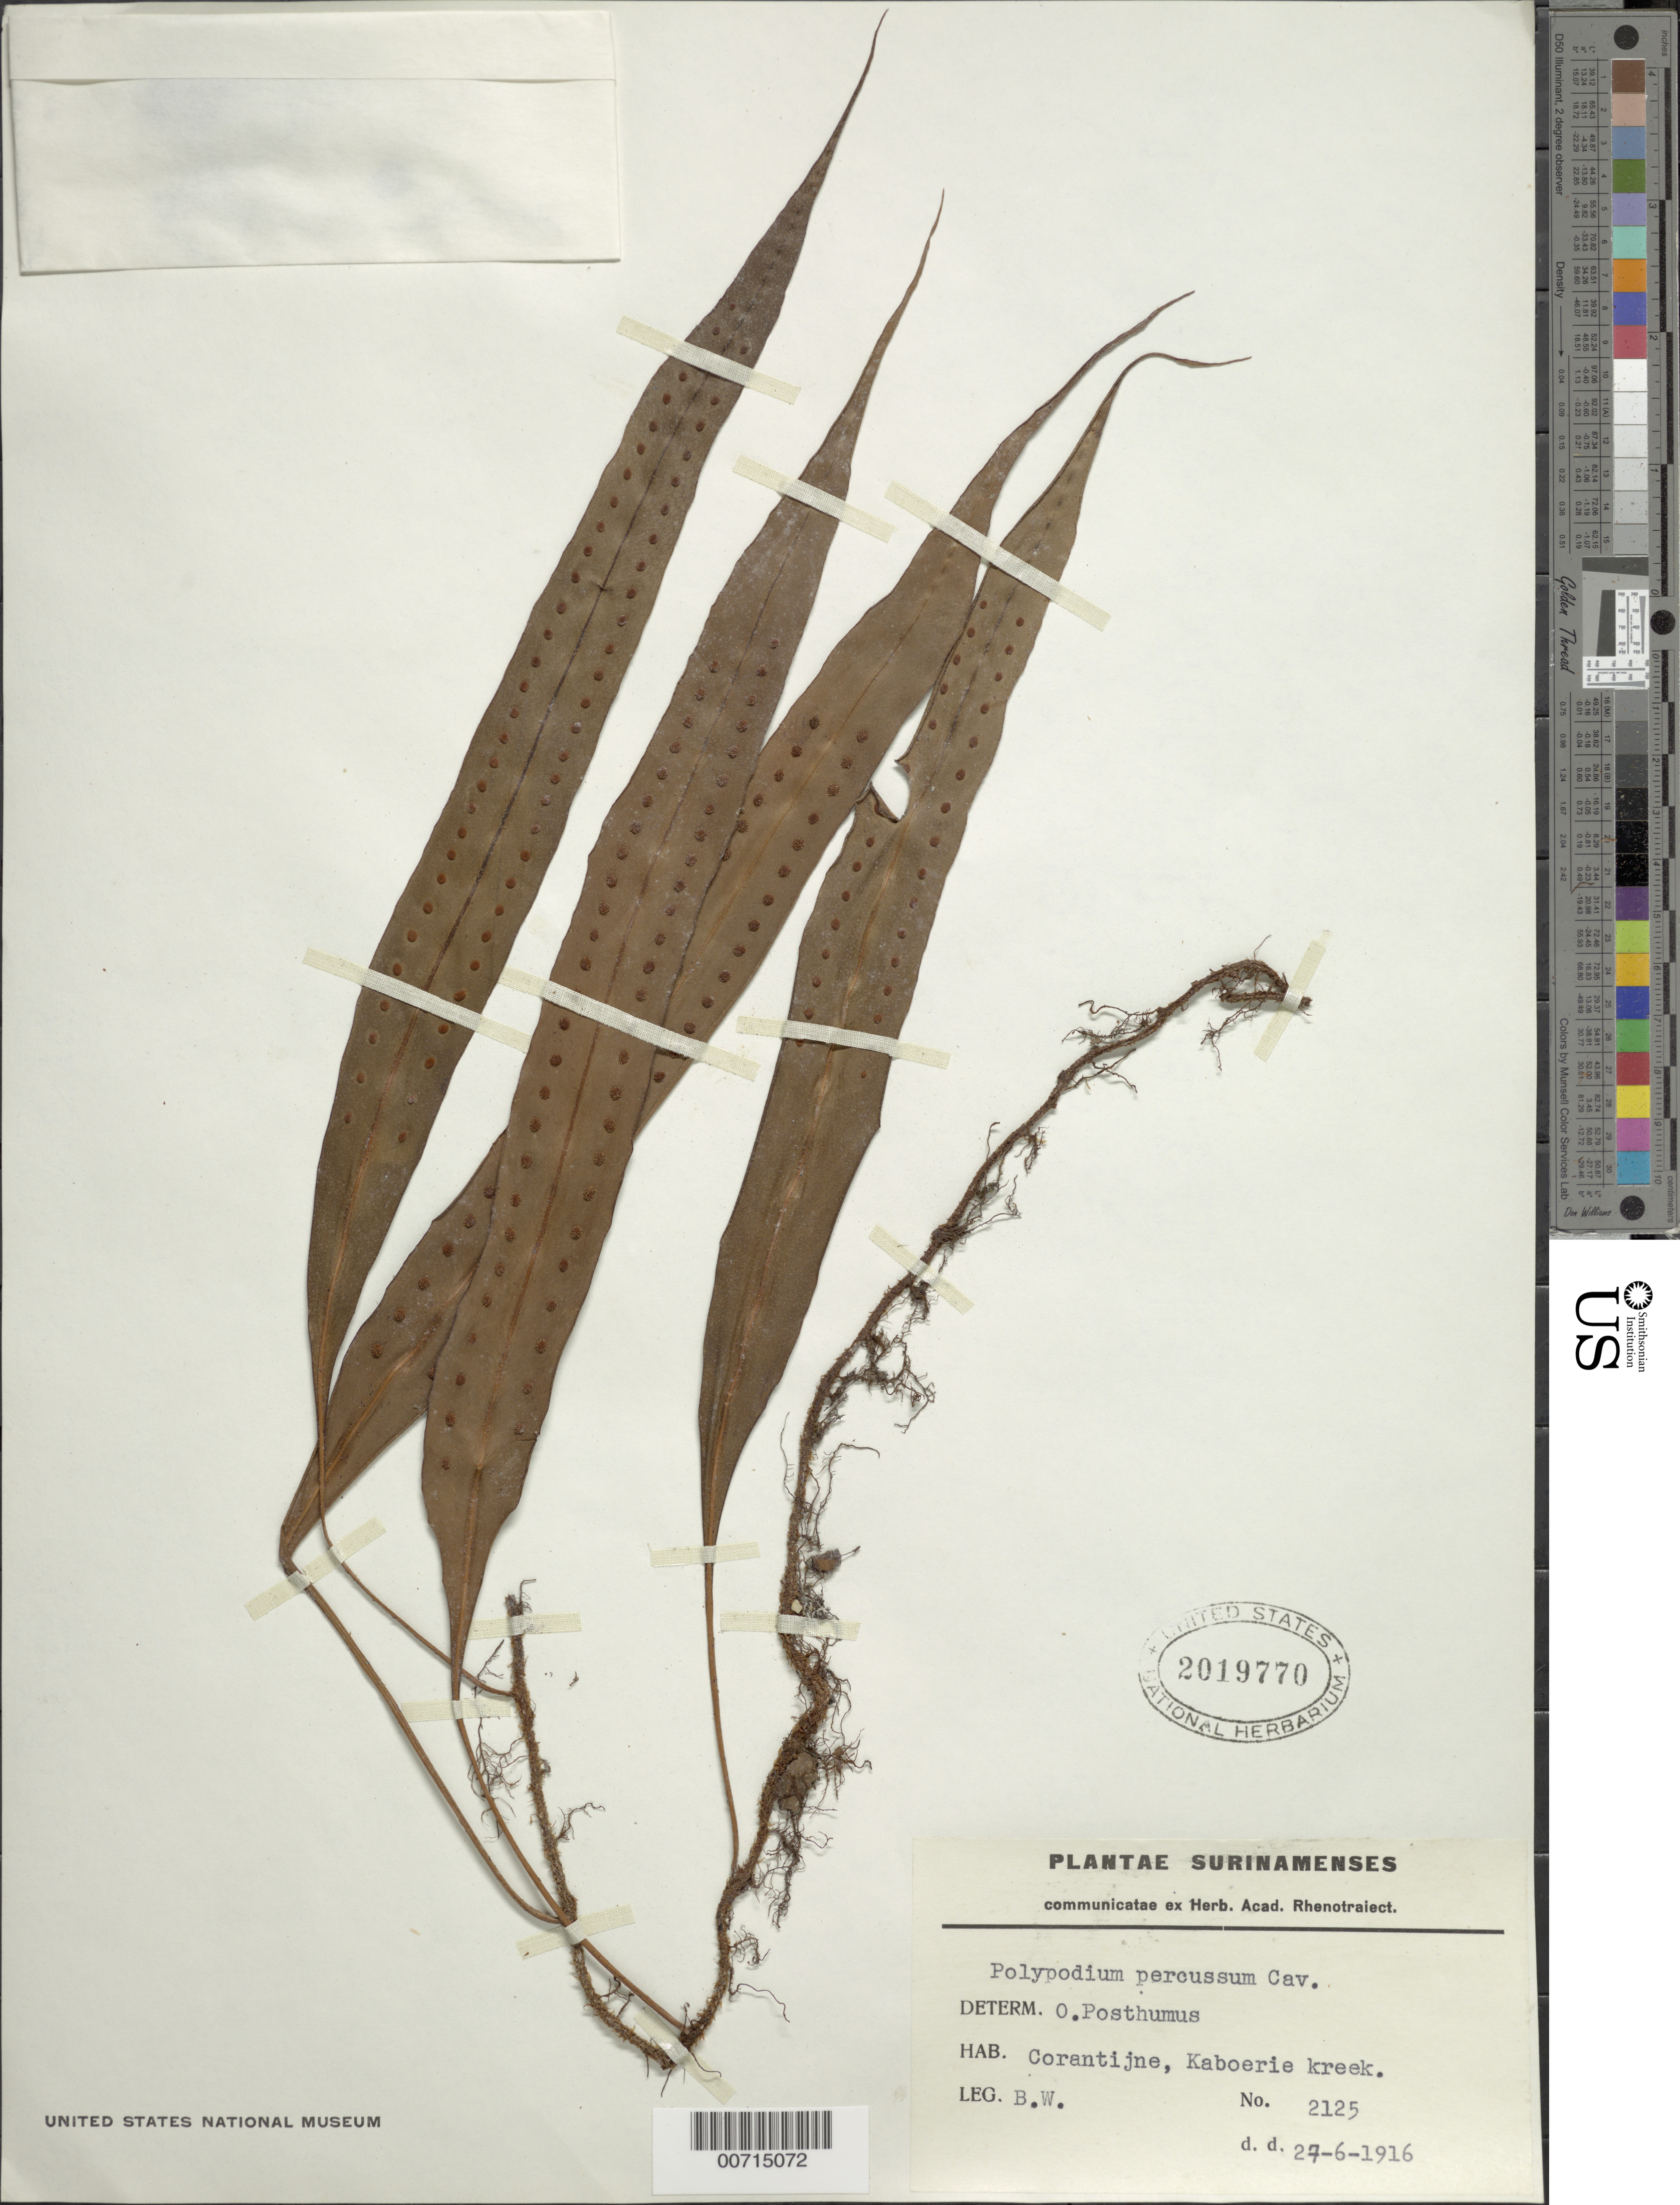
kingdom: Plantae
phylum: Tracheophyta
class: Polypodiopsida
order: Polypodiales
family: Polypodiaceae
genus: Microgramma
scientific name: Microgramma percussa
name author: (Cav.) de la Sota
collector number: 2125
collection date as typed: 27-Jun-16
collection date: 1916-06-27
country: Suriname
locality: Courantyne R., Kaboeri Creek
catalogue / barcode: US 2019770